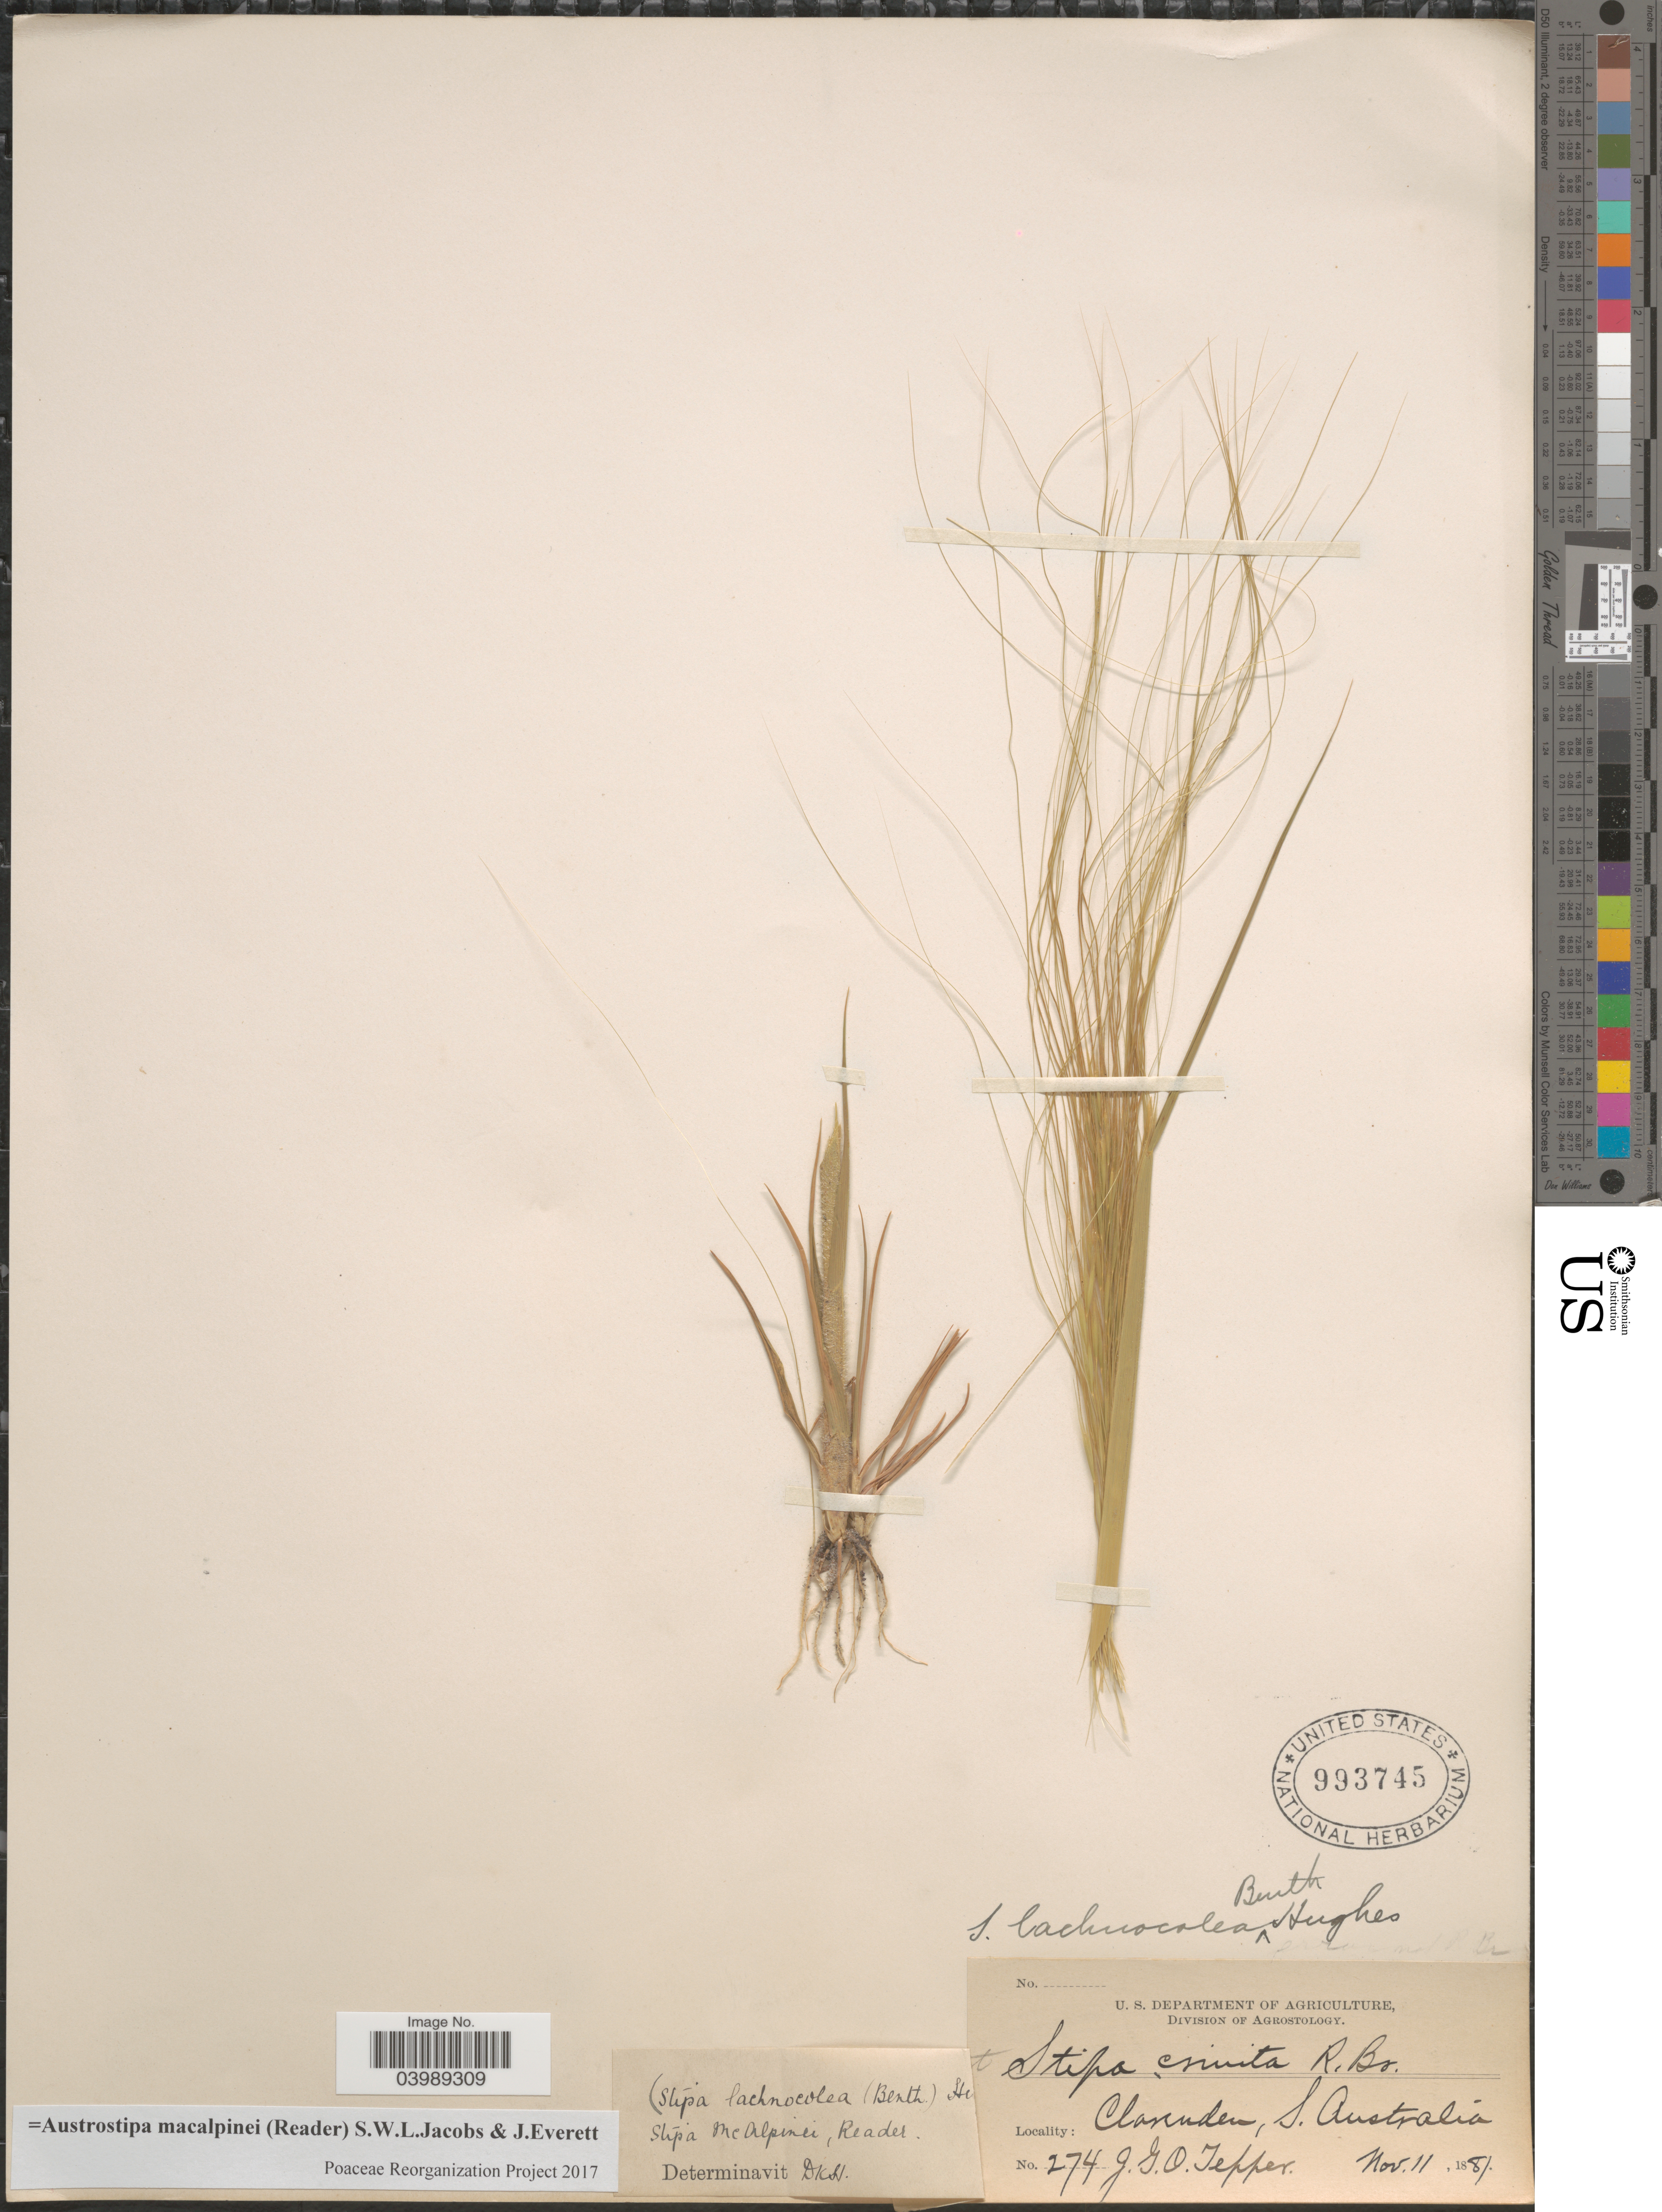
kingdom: Plantae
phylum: Tracheophyta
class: Liliopsida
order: Poales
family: Poaceae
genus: Austrostipa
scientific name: Austrostipa macalpinei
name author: (Reader) S.W.L. Jacobs & J. Everett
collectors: J. Tepper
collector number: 274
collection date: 1881-11-11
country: Australia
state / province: South Australia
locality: Clarenden.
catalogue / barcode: US 993745